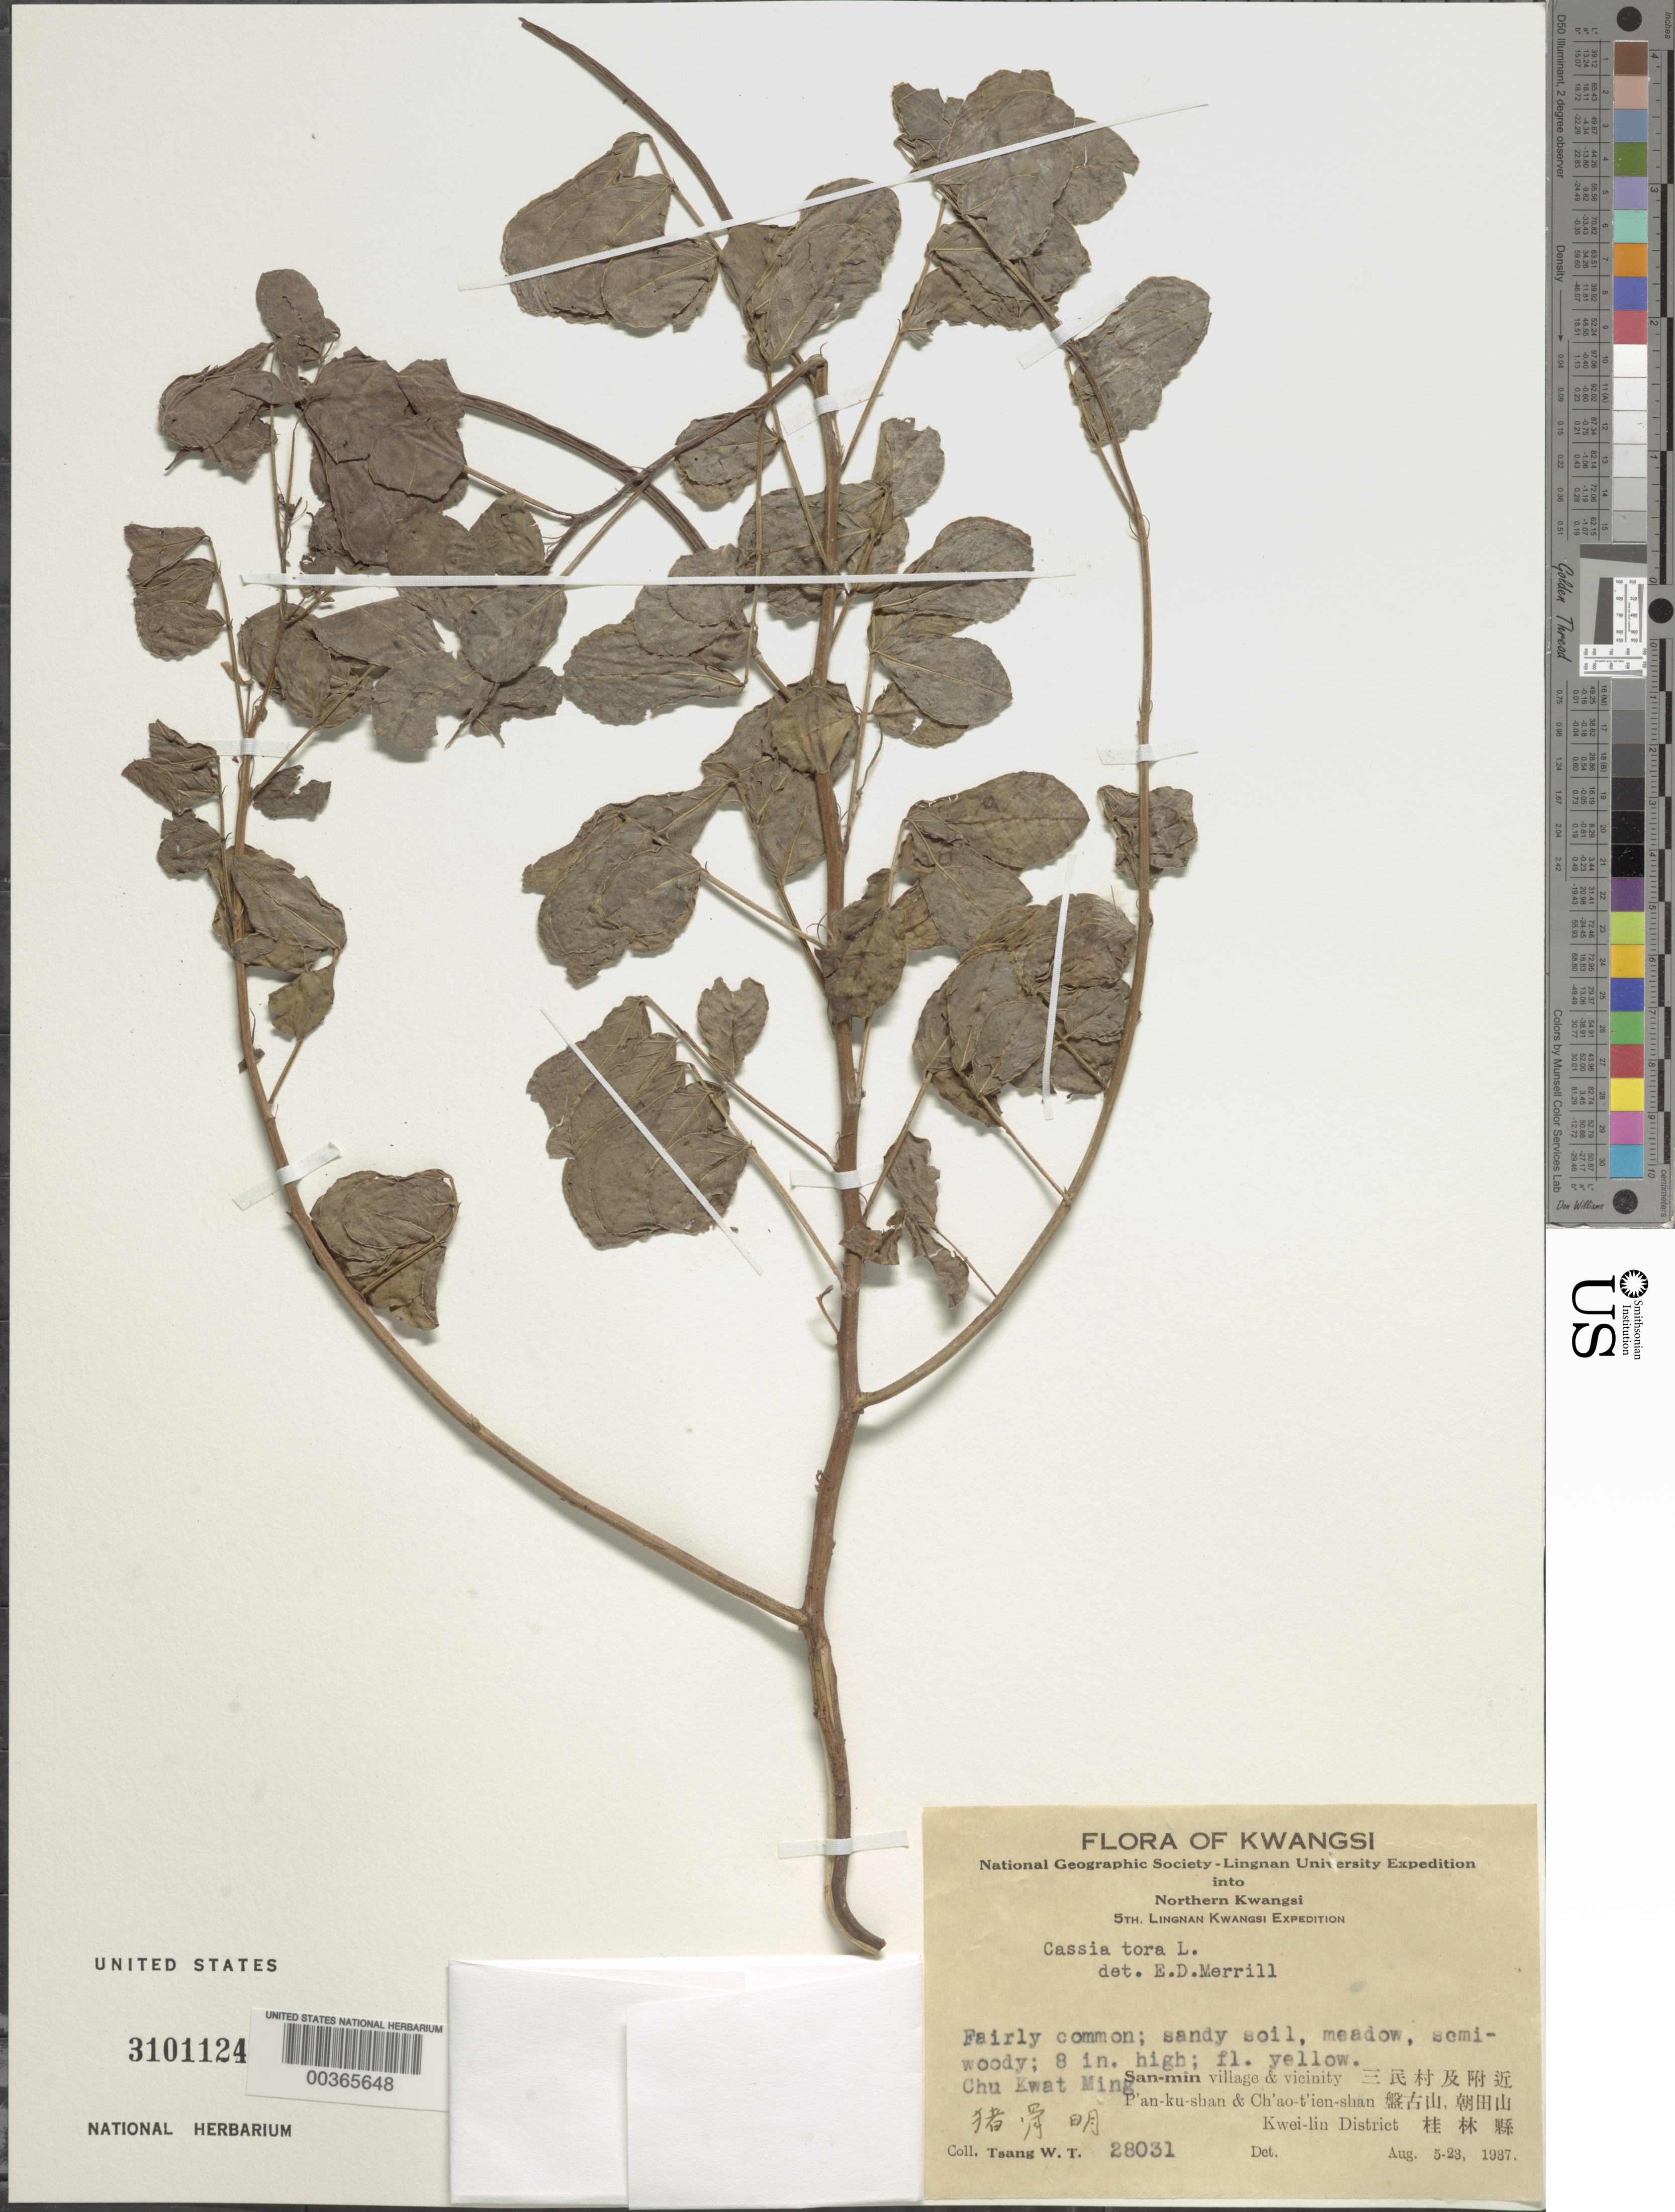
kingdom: Plantae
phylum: Tracheophyta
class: Magnoliopsida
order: Fabales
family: Fabaceae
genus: Senna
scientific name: Senna obtusifolia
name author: (L.) H.S. Irwin & Barneby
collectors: W. T. Tsang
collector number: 28031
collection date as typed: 05 Aug 1937 to 23 Aug 1937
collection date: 1937-08-05/1937-08-23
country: China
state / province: Guangxi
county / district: Guilin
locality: Kweilin dist., chu kwat ming; san-min village and vicinity; p'an-ku-shan and ch'ao-t'ien-shan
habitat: Meadow; sandy soil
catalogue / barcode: US 3101124